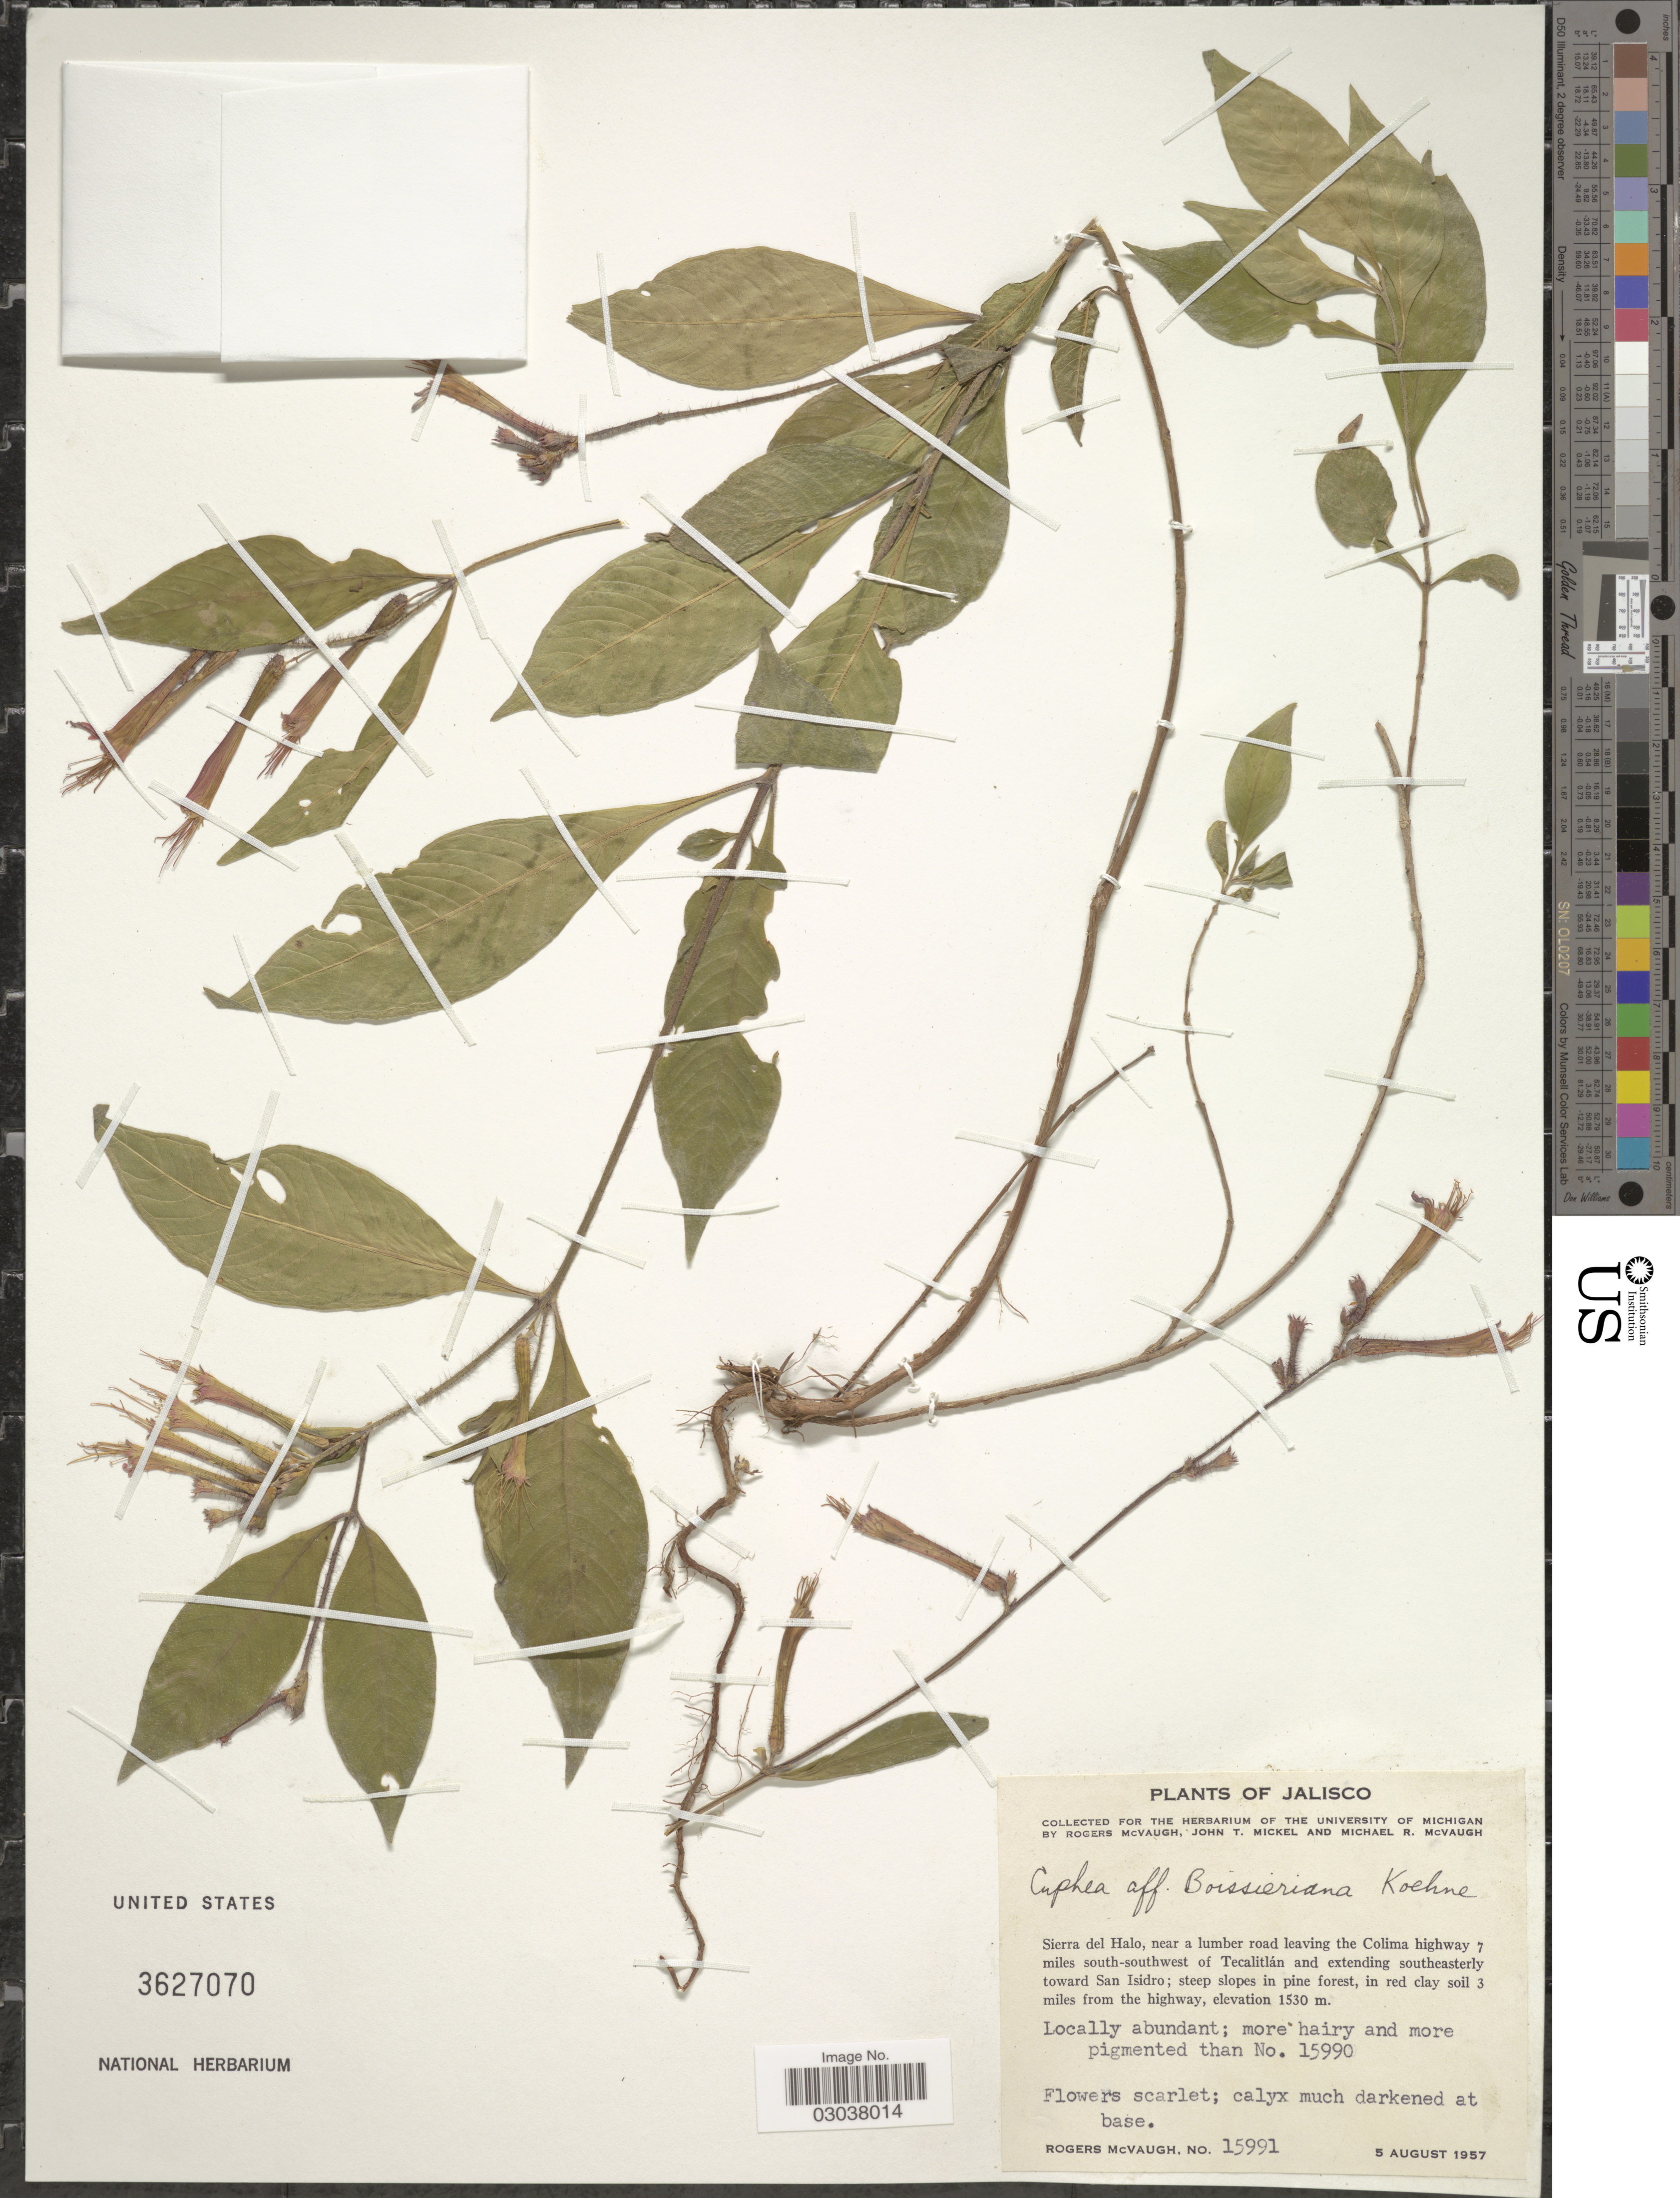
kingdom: Plantae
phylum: Tracheophyta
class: Magnoliopsida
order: Myrtales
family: Lythraceae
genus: Cuphea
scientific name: Cuphea boissieriana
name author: Koehne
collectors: R. McVaugh, J. T. Mickel & M. R. McVaugh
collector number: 15991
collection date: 1957-08-05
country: Mexico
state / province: Jalisco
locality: Sierra del Halo, near a lumber road leaving the Colima highway 7 miles south-southwest of Tecalitlán and extending southeasterly toward San Isidro. 3 miles from the highway.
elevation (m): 1530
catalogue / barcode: US 3627070